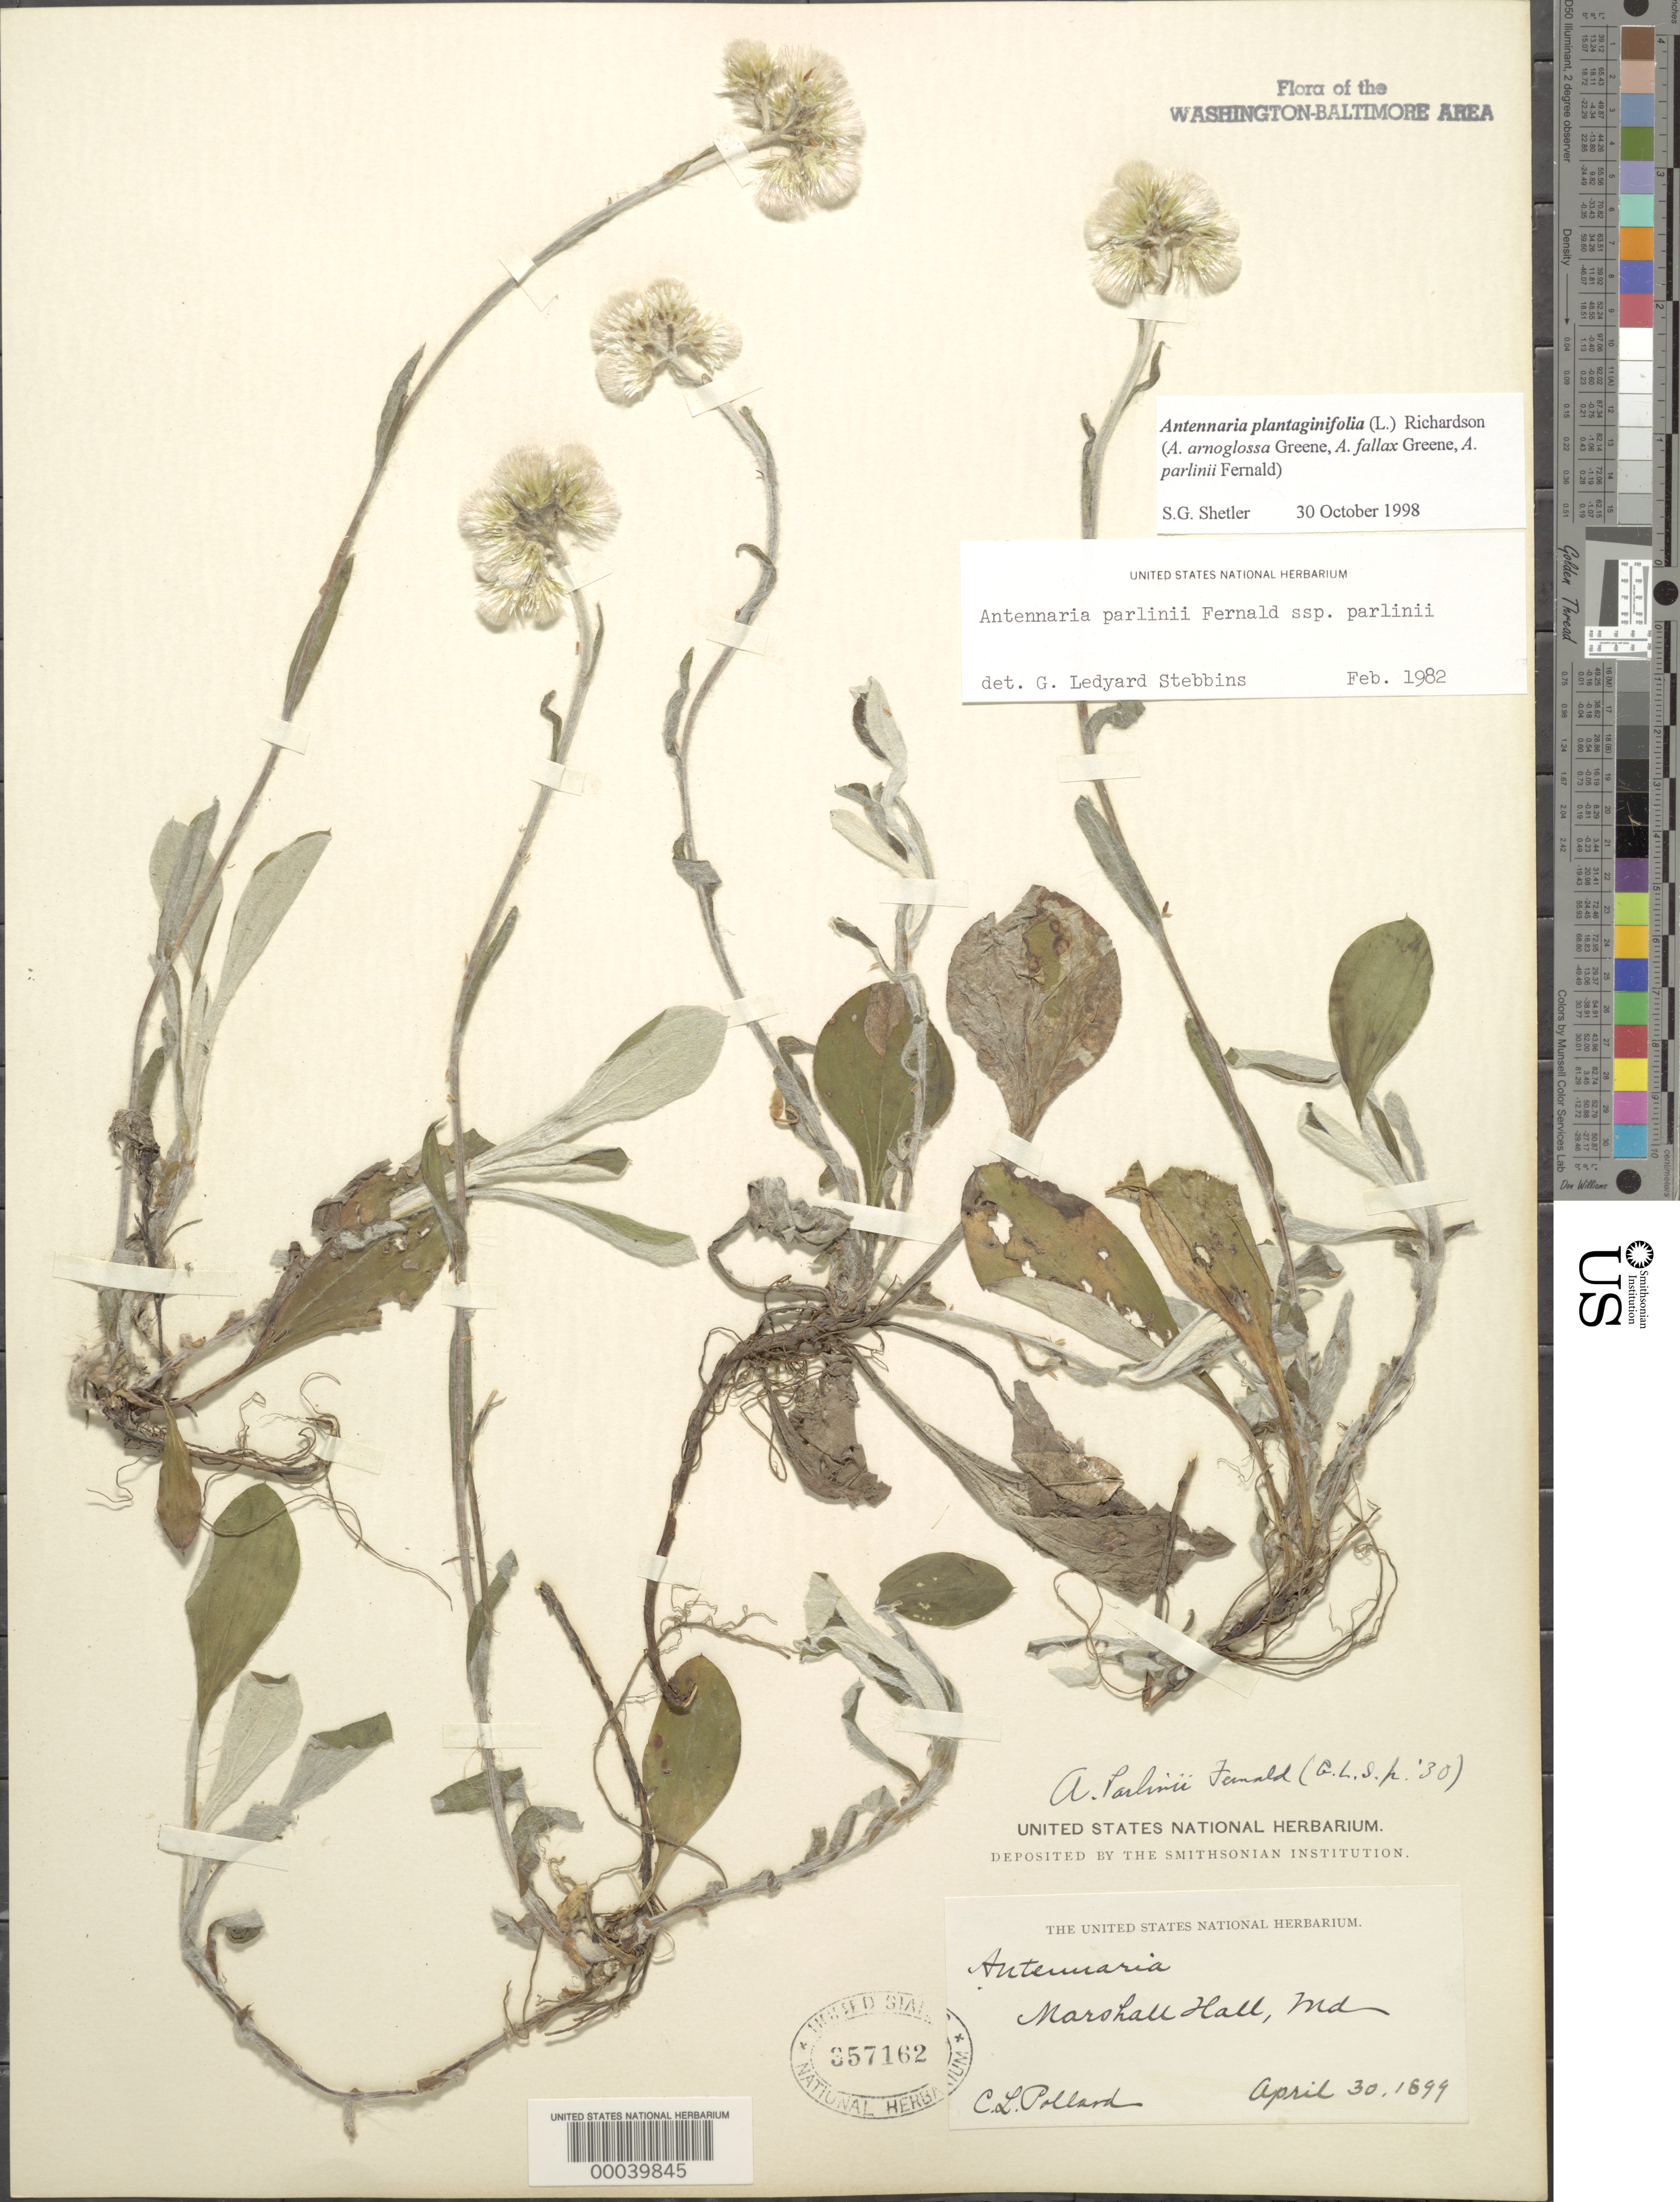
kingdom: Plantae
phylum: Tracheophyta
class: Magnoliopsida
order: Asterales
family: Asteraceae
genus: Antennaria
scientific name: Antennaria plantaginifolia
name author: (L.) Richardson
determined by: Stebbins, G. L.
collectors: C. L. Pollard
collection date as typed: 30 Apr 1899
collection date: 1899-04-30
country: United States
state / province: Maryland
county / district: Charles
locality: Marshall Hall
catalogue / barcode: US 357162